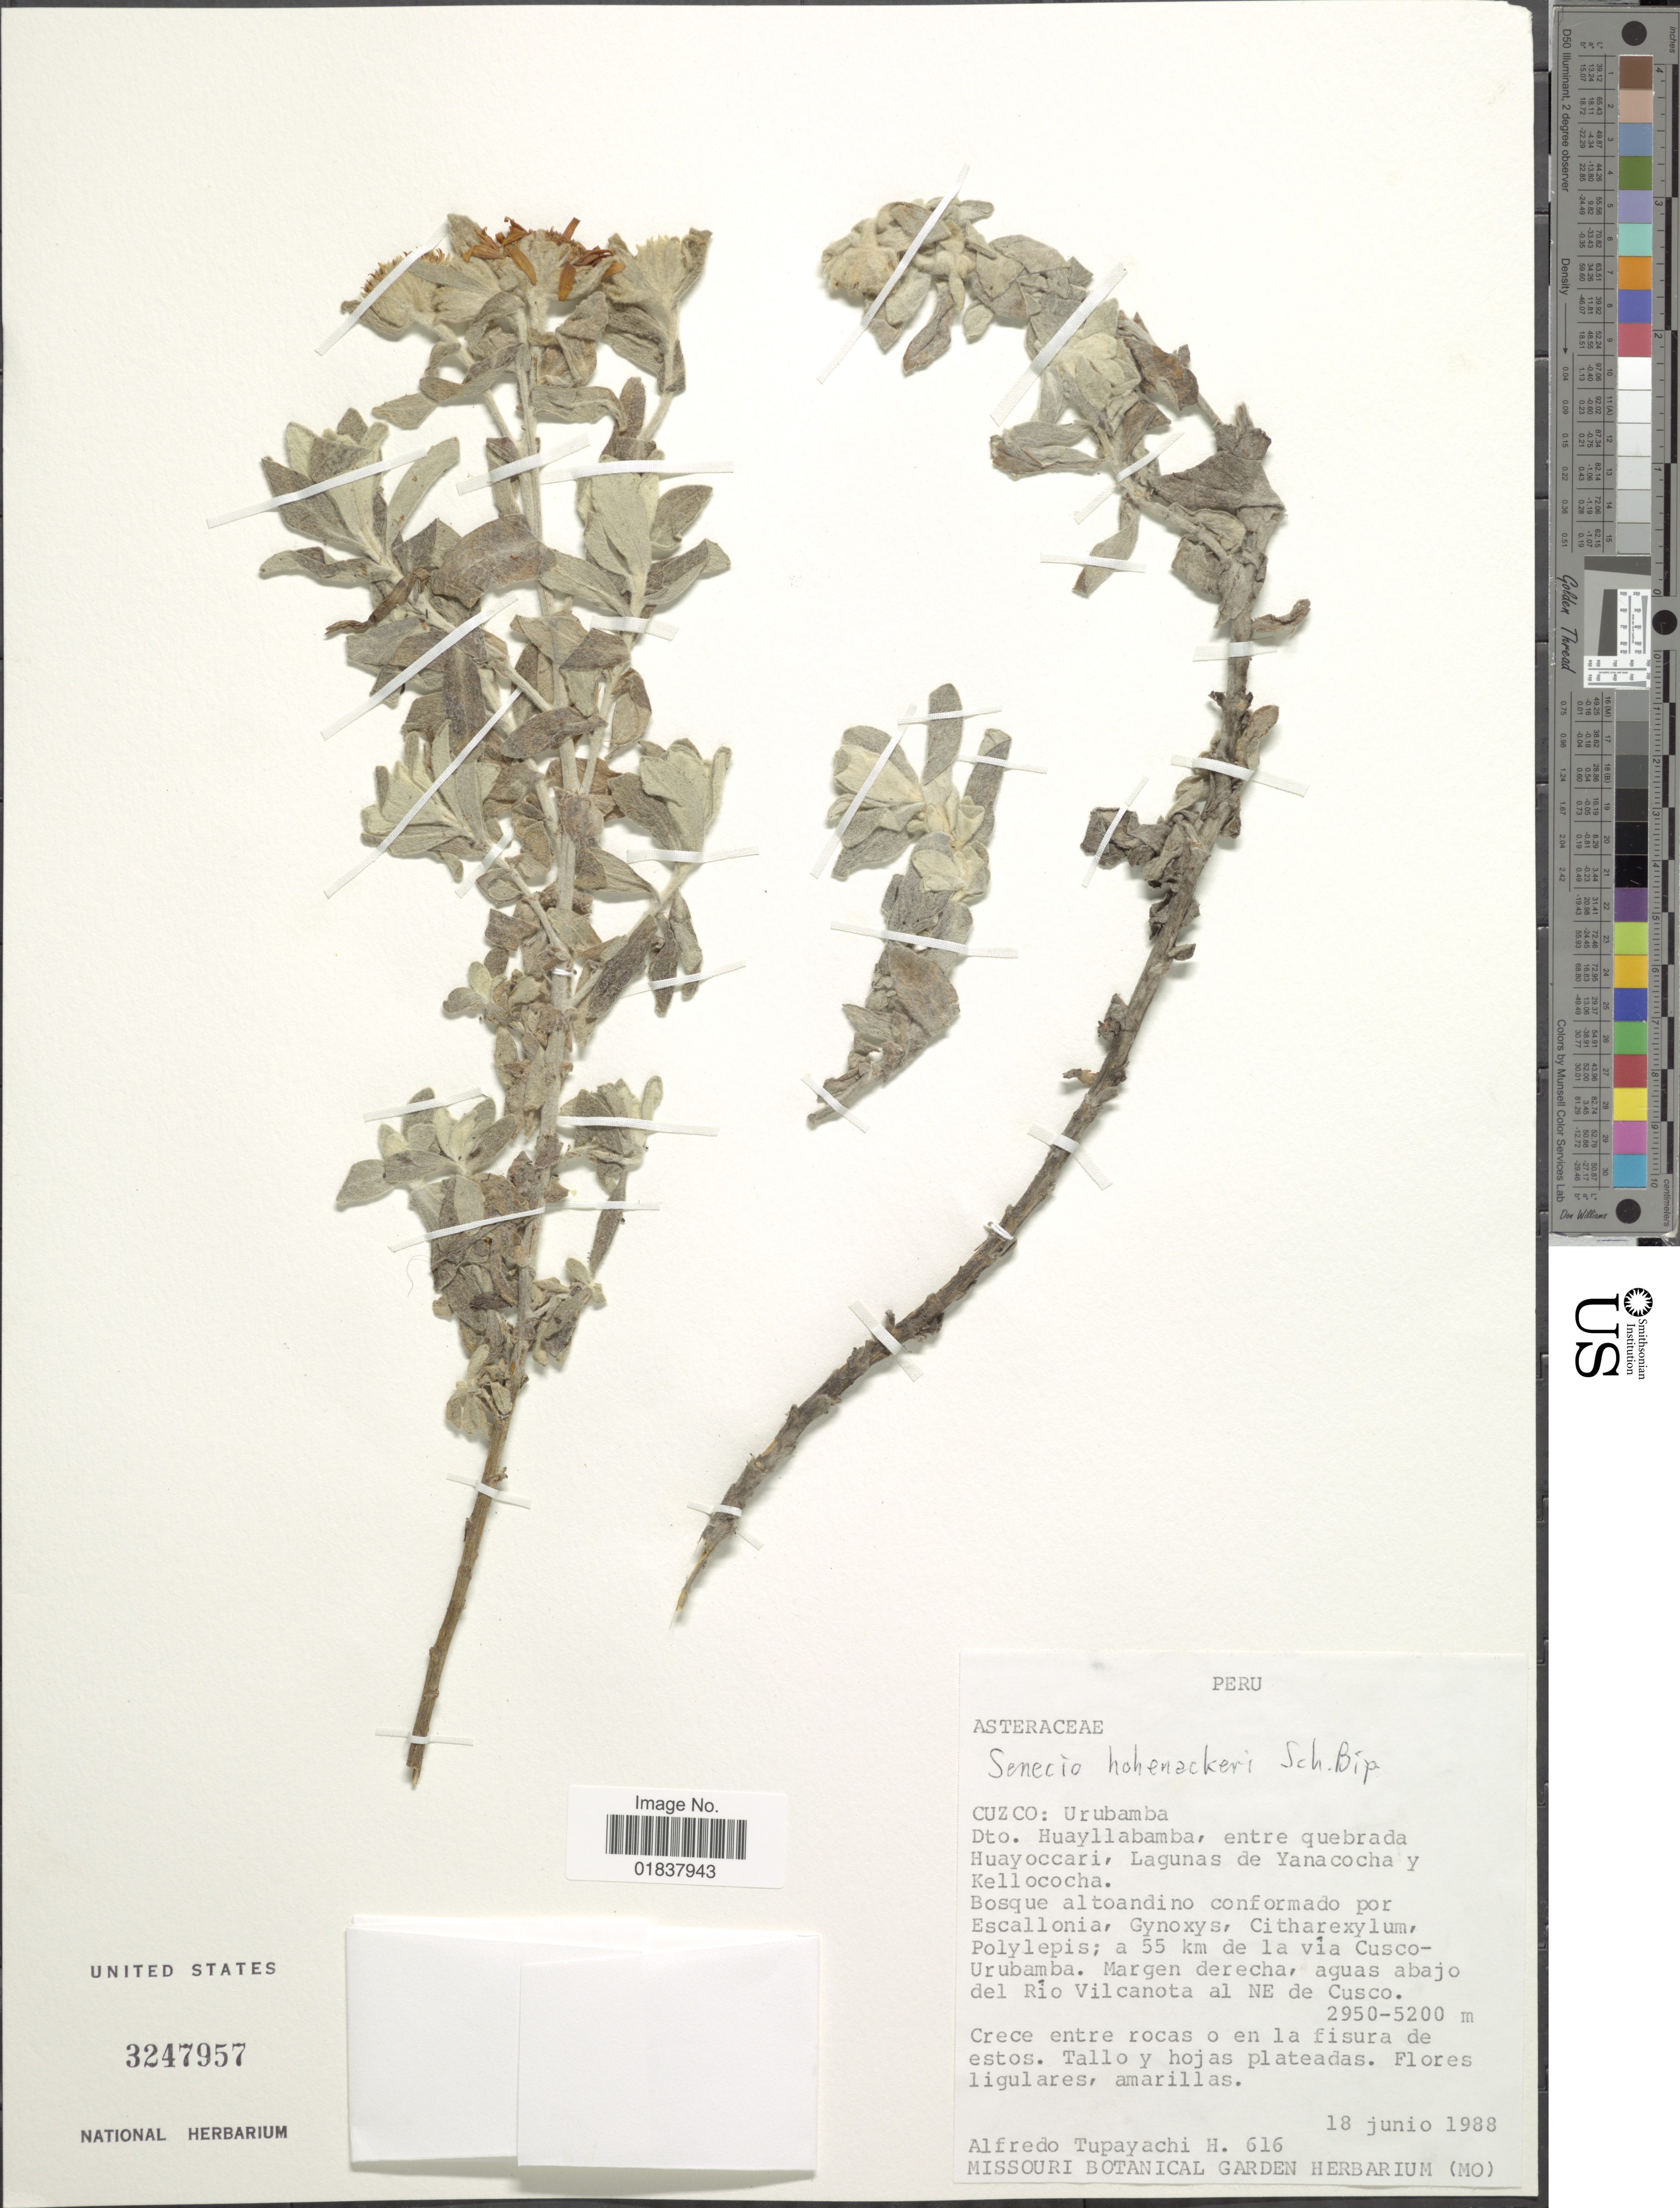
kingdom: Plantae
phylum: Tracheophyta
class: Magnoliopsida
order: Asterales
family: Asteraceae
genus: Senecio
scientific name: Senecio hohenackeri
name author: Sch. Bip.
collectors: A. Tupayachi H.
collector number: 616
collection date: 1988-06-18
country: Peru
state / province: Cusco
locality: Urubamba, Dto. Huayllabamba, entre quebrada Huayoccari, Lagunas de Yanacocha y Kellococha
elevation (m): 2950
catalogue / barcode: US 3247957